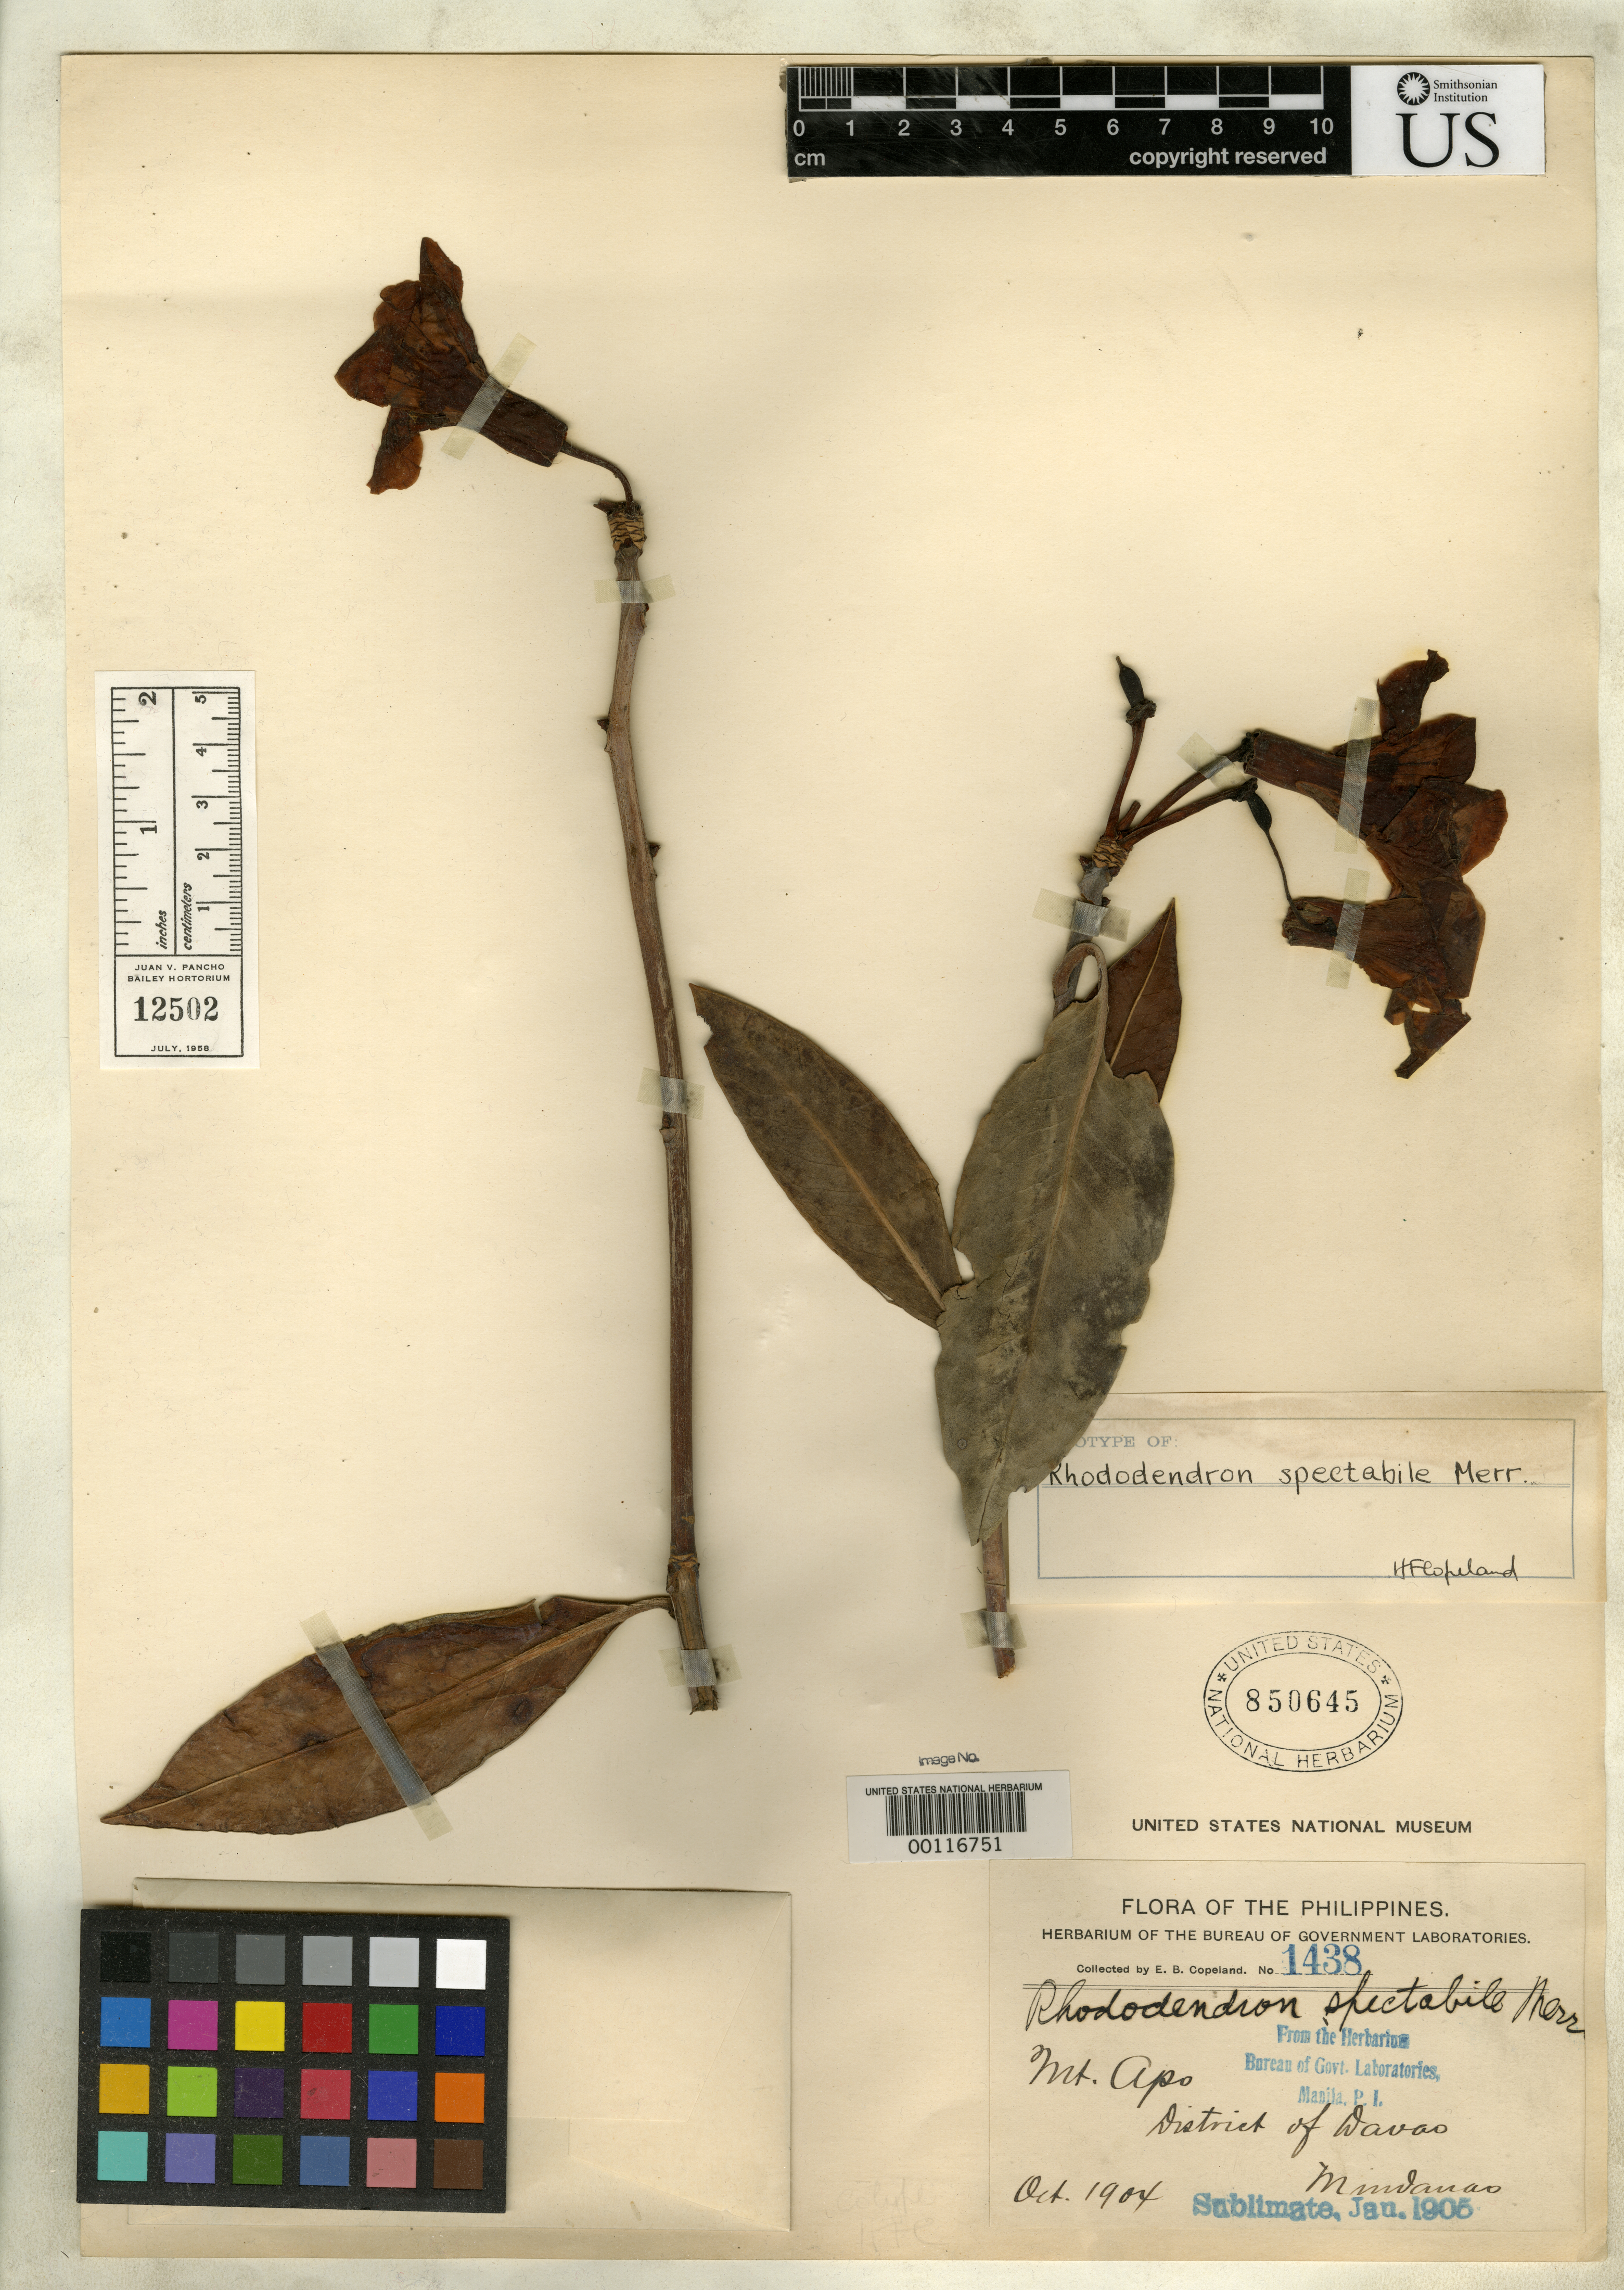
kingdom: Plantae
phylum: Tracheophyta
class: Magnoliopsida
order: Ericales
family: Ericaceae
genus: Rhododendron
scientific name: Rhododendron spectabile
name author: Merr.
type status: Isotype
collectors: E. B. Copeland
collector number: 1438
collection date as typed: Oct 1904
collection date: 1904-10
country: Philippines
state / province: Davao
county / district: Davao del Sur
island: Mindanao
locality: Mt. Apo.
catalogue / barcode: US 850645